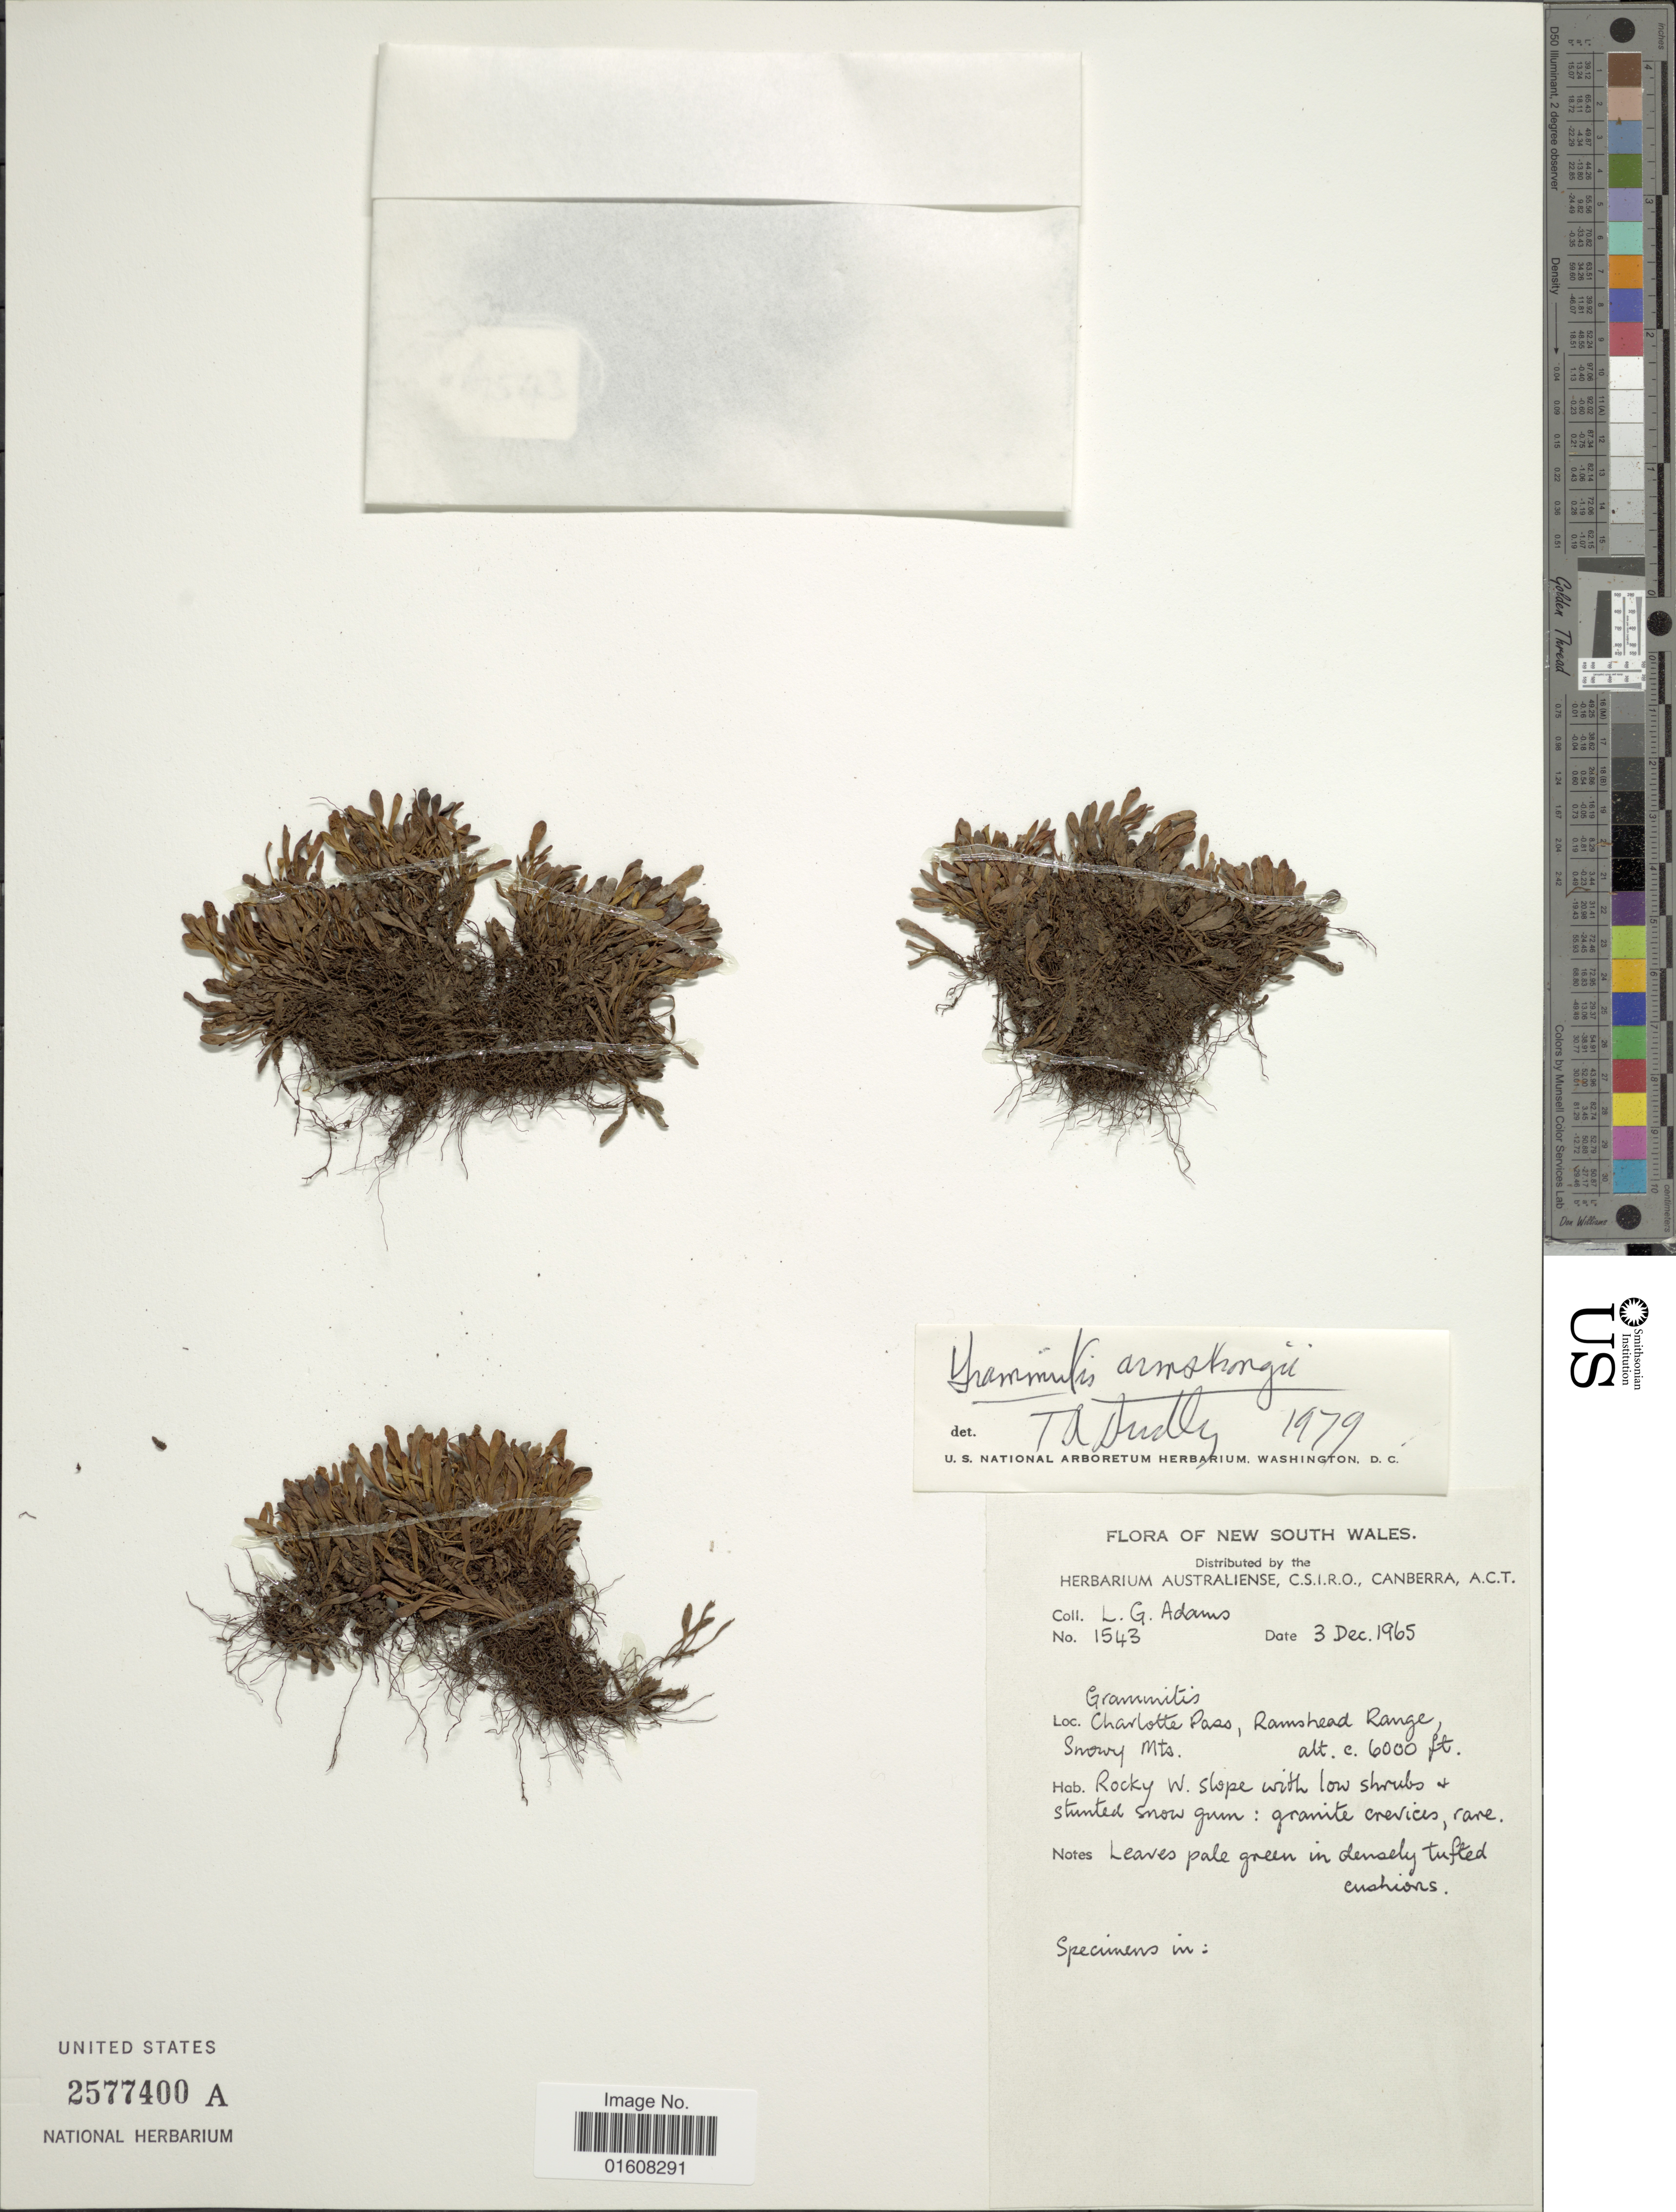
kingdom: Plantae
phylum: Tracheophyta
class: Polypodiopsida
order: Polypodiales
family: Polypodiaceae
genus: Grammitis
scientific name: Grammitis armstrongii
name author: Tind.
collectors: L. G. Adams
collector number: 1543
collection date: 1965-12-03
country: Australia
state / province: New South Wales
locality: Charlotte Pass, Ramshead Range., Snowy Mts.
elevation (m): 1829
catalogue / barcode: US 2577400A